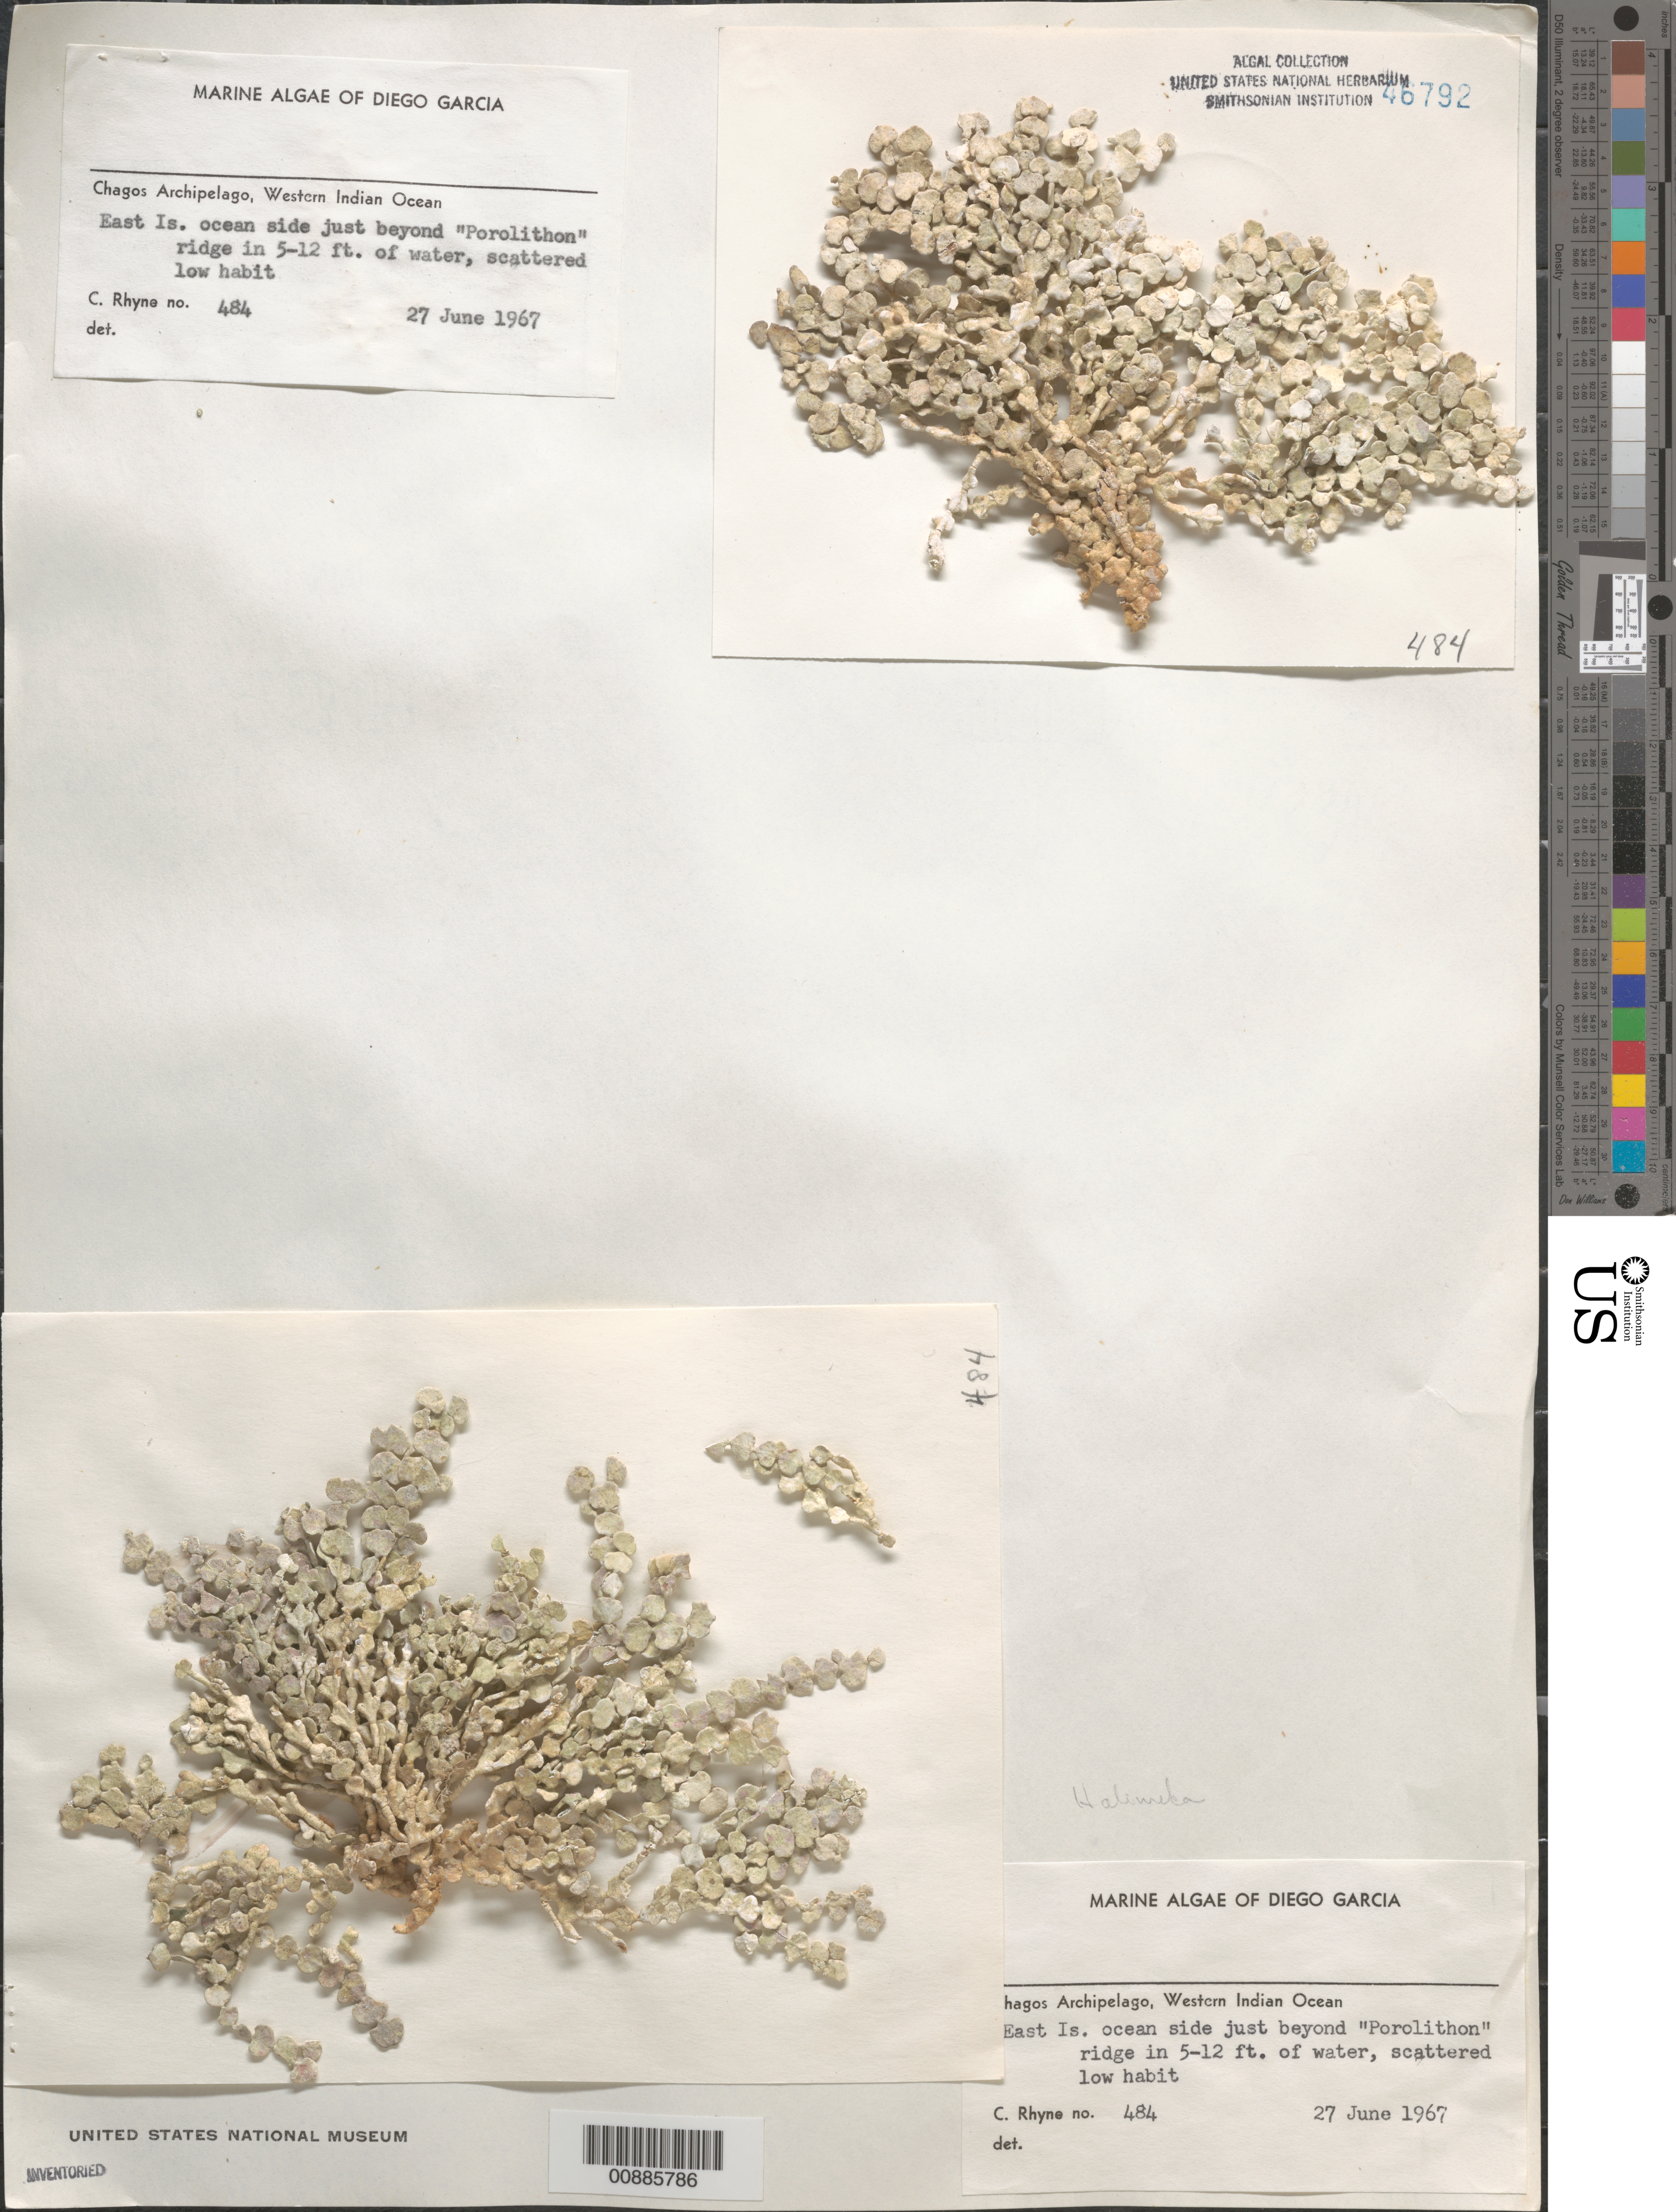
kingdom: Plantae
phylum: Chlorophyta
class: Ulvophyceae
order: Bryopsidales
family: Halimedaceae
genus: Halimeda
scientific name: Halimeda sp.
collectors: C. Rhyne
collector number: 484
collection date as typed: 27 Jun 1967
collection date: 1967-06-27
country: British Indian Ocean Territory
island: Diego Garcia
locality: East Island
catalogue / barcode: US 46792